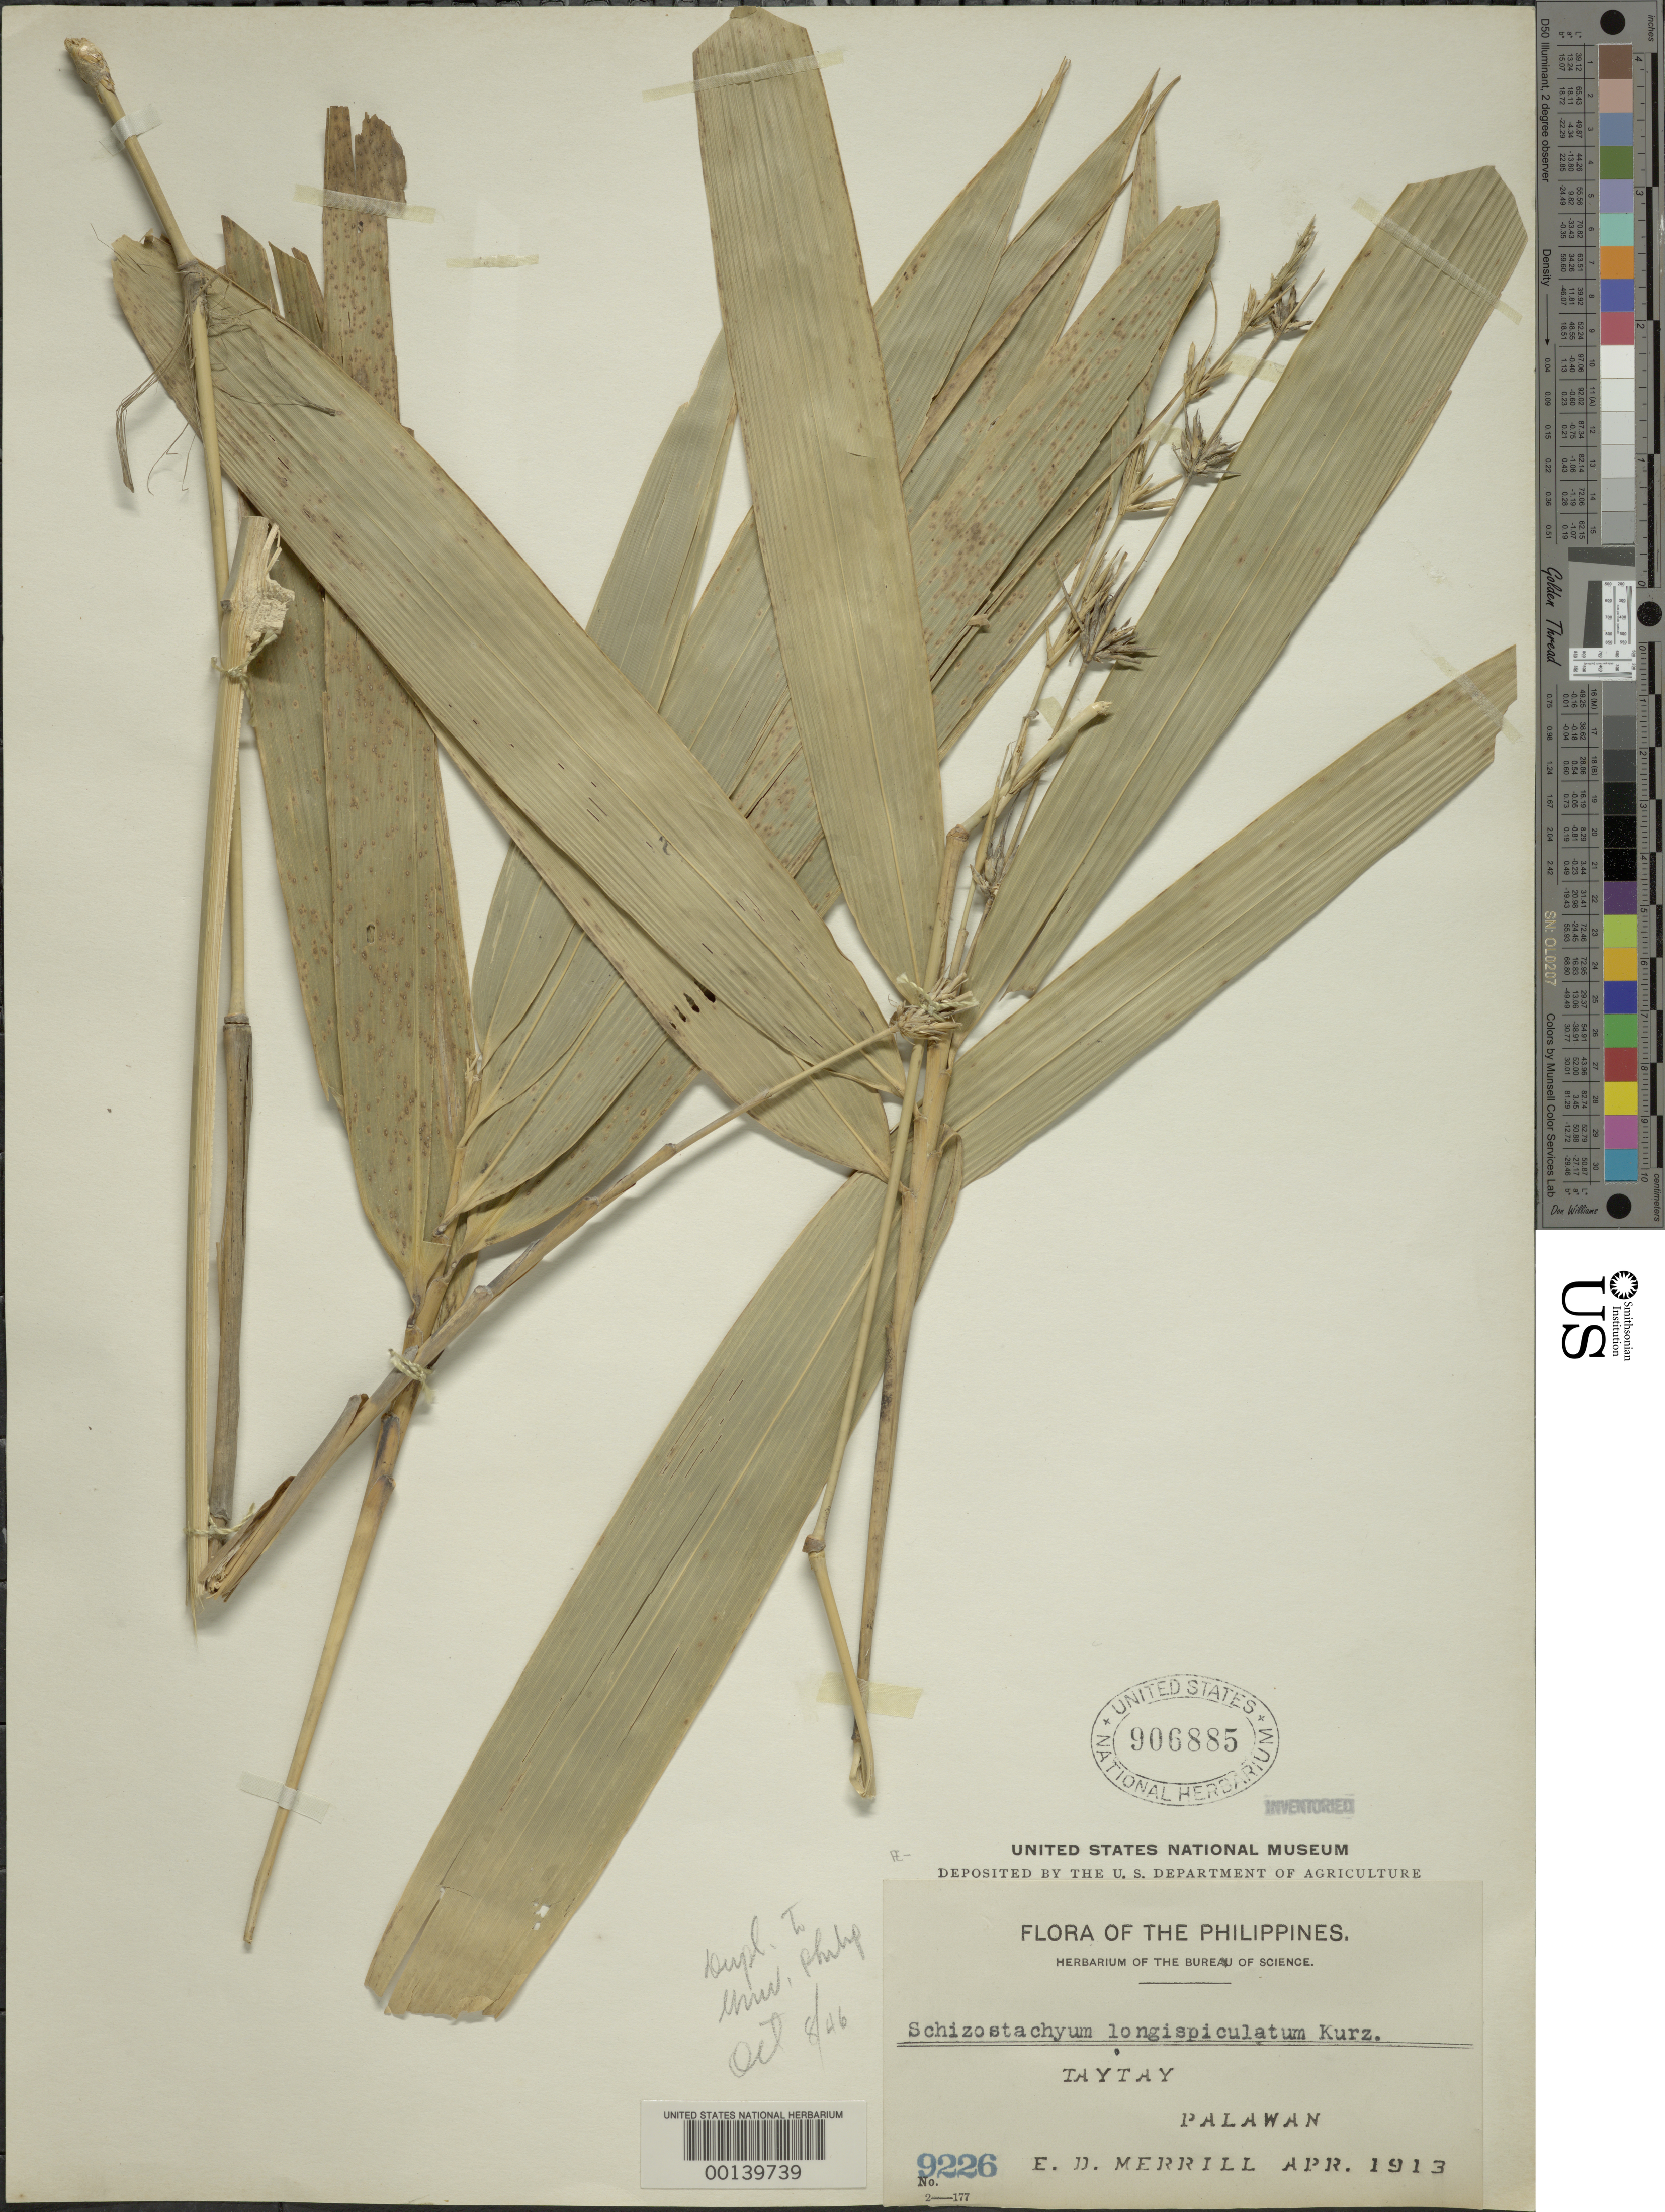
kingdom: Plantae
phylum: Tracheophyta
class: Liliopsida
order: Poales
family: Poaceae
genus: Schizostachyum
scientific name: Schizostachyum lima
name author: (Blanco) Merr.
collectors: E. D. Merrill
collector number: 9226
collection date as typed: Apr 1913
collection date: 1913-04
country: Philippines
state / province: Mimaropa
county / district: Palawan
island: Palawan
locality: Taytay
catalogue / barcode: US 906885